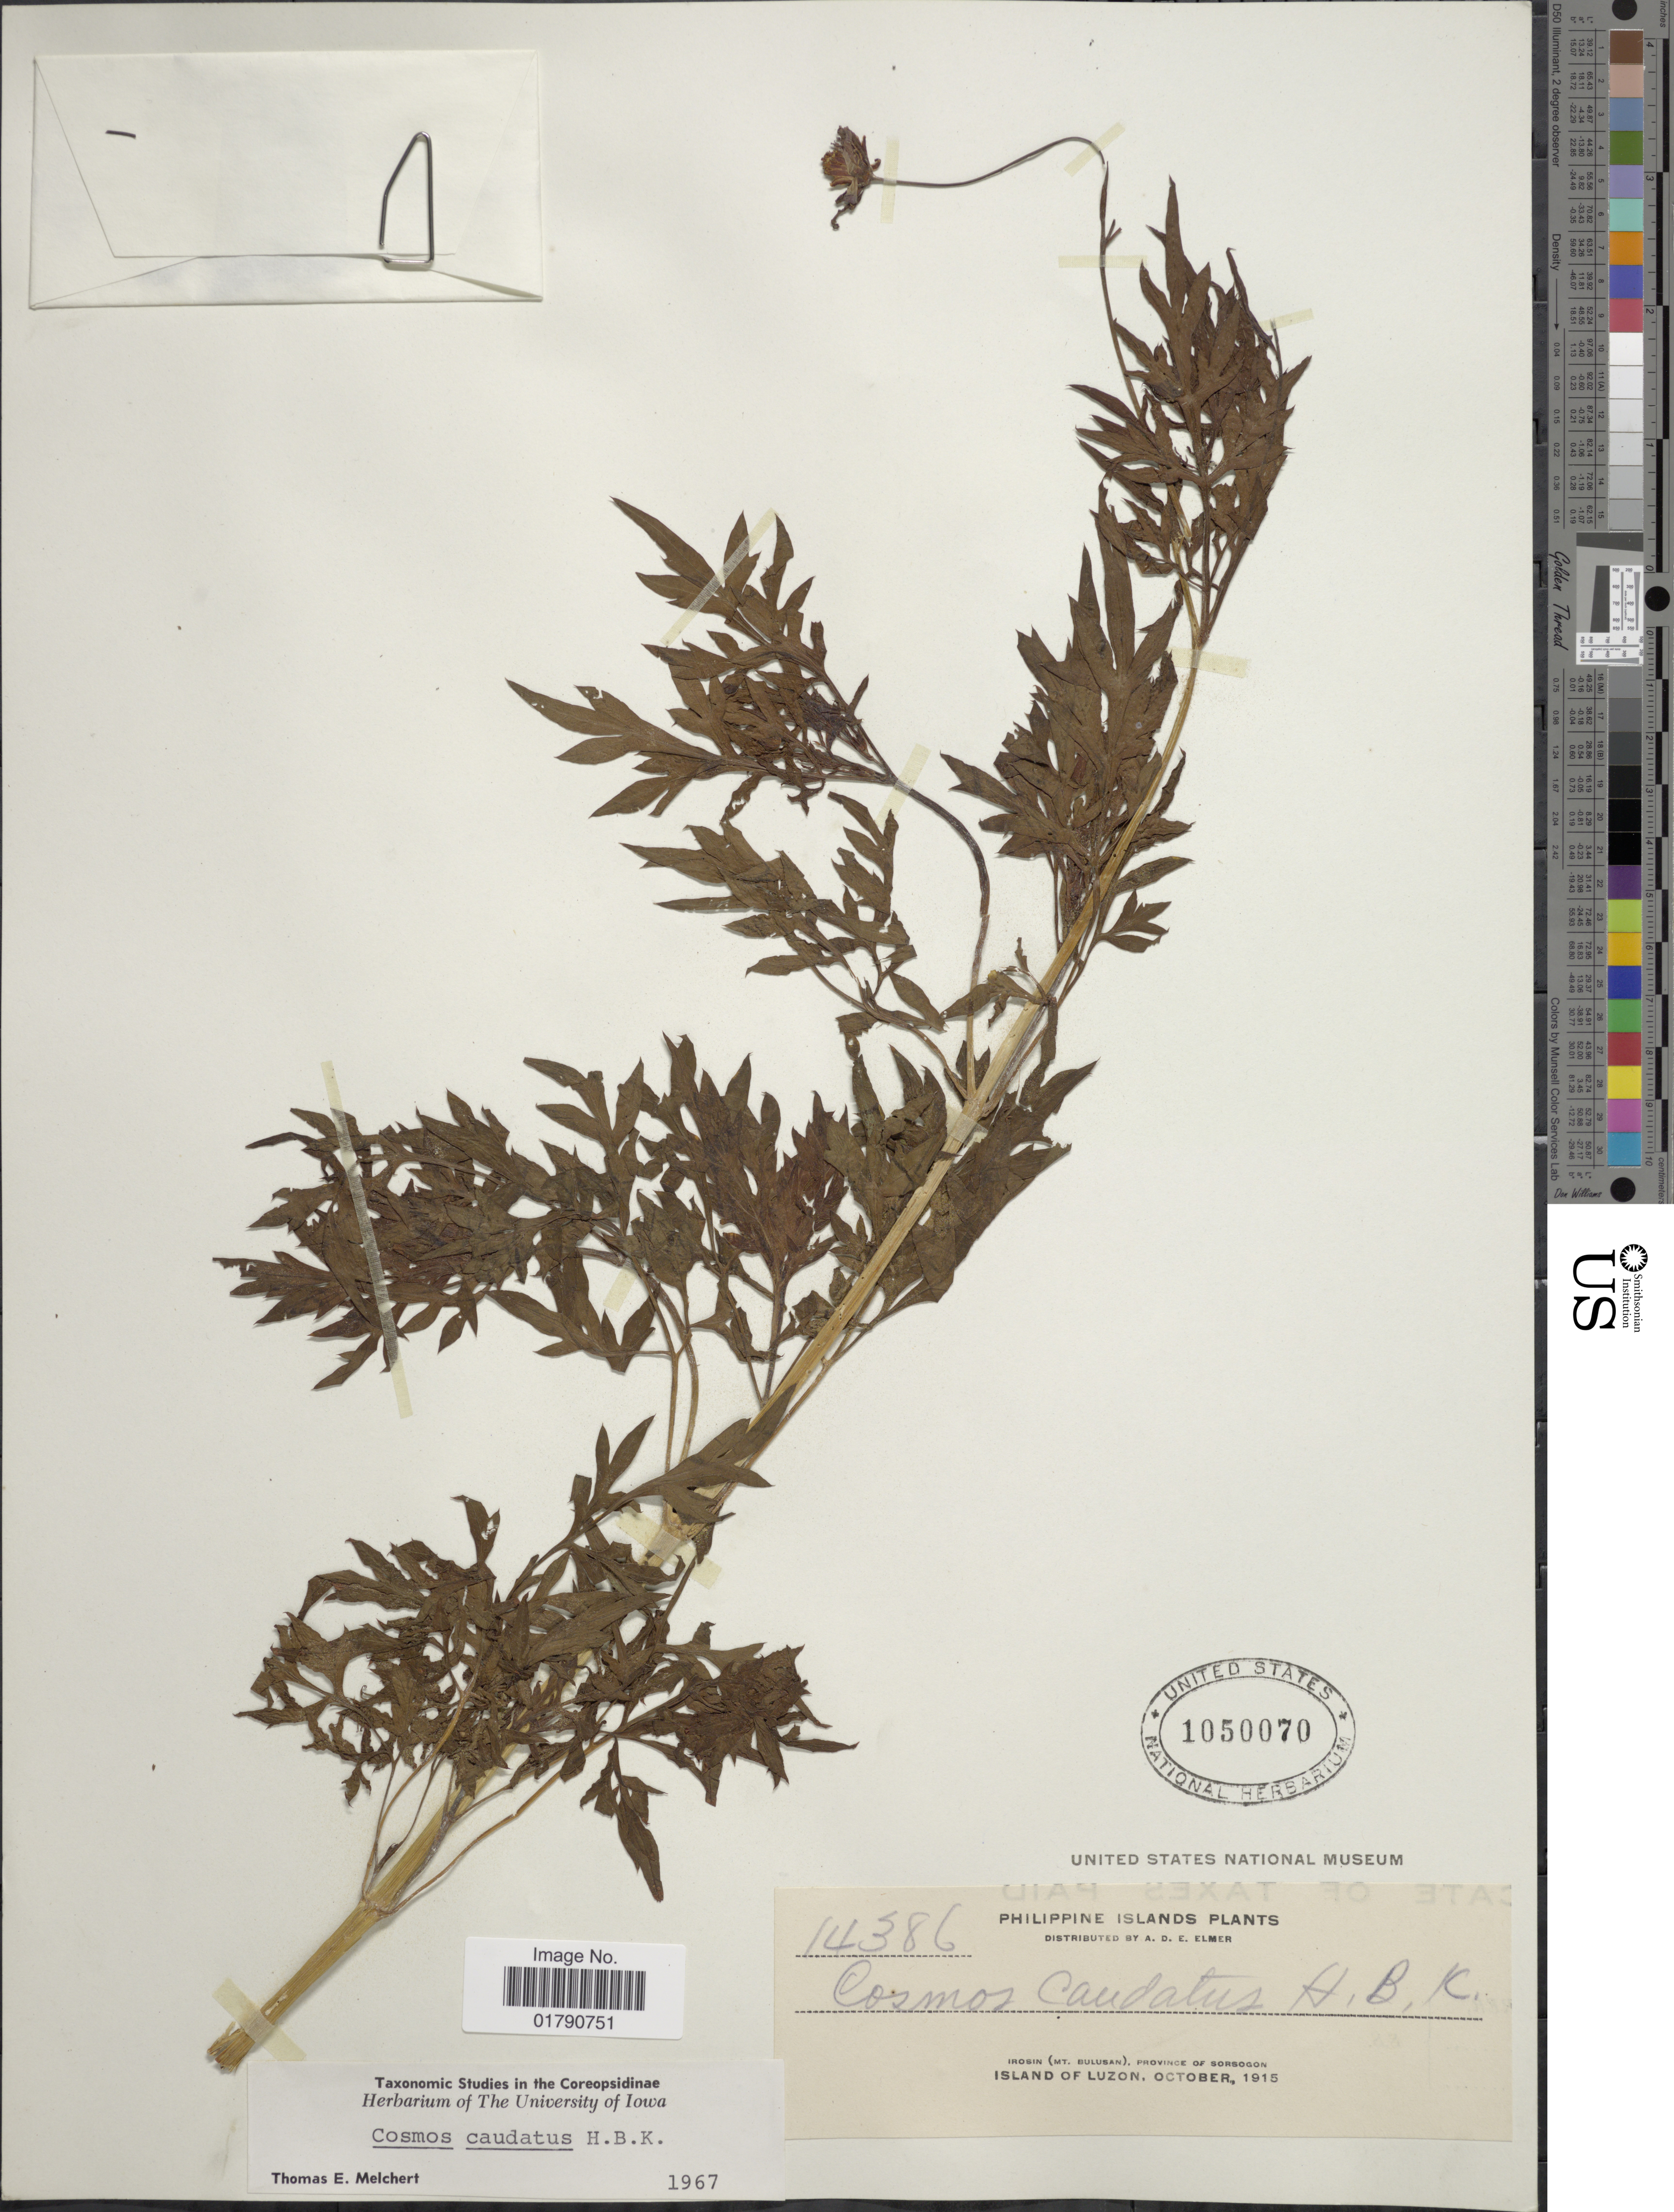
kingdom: Plantae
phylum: Tracheophyta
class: Magnoliopsida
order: Asterales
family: Asteraceae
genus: Cosmos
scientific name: Cosmos caudatus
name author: Kunth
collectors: A. D. E. Elmer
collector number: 14386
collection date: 1915-10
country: Philippines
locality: Philippine Islands, Irosin (Mt. Bulusan), Province of Sorsogon, Island of Luzon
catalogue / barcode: US 1050070